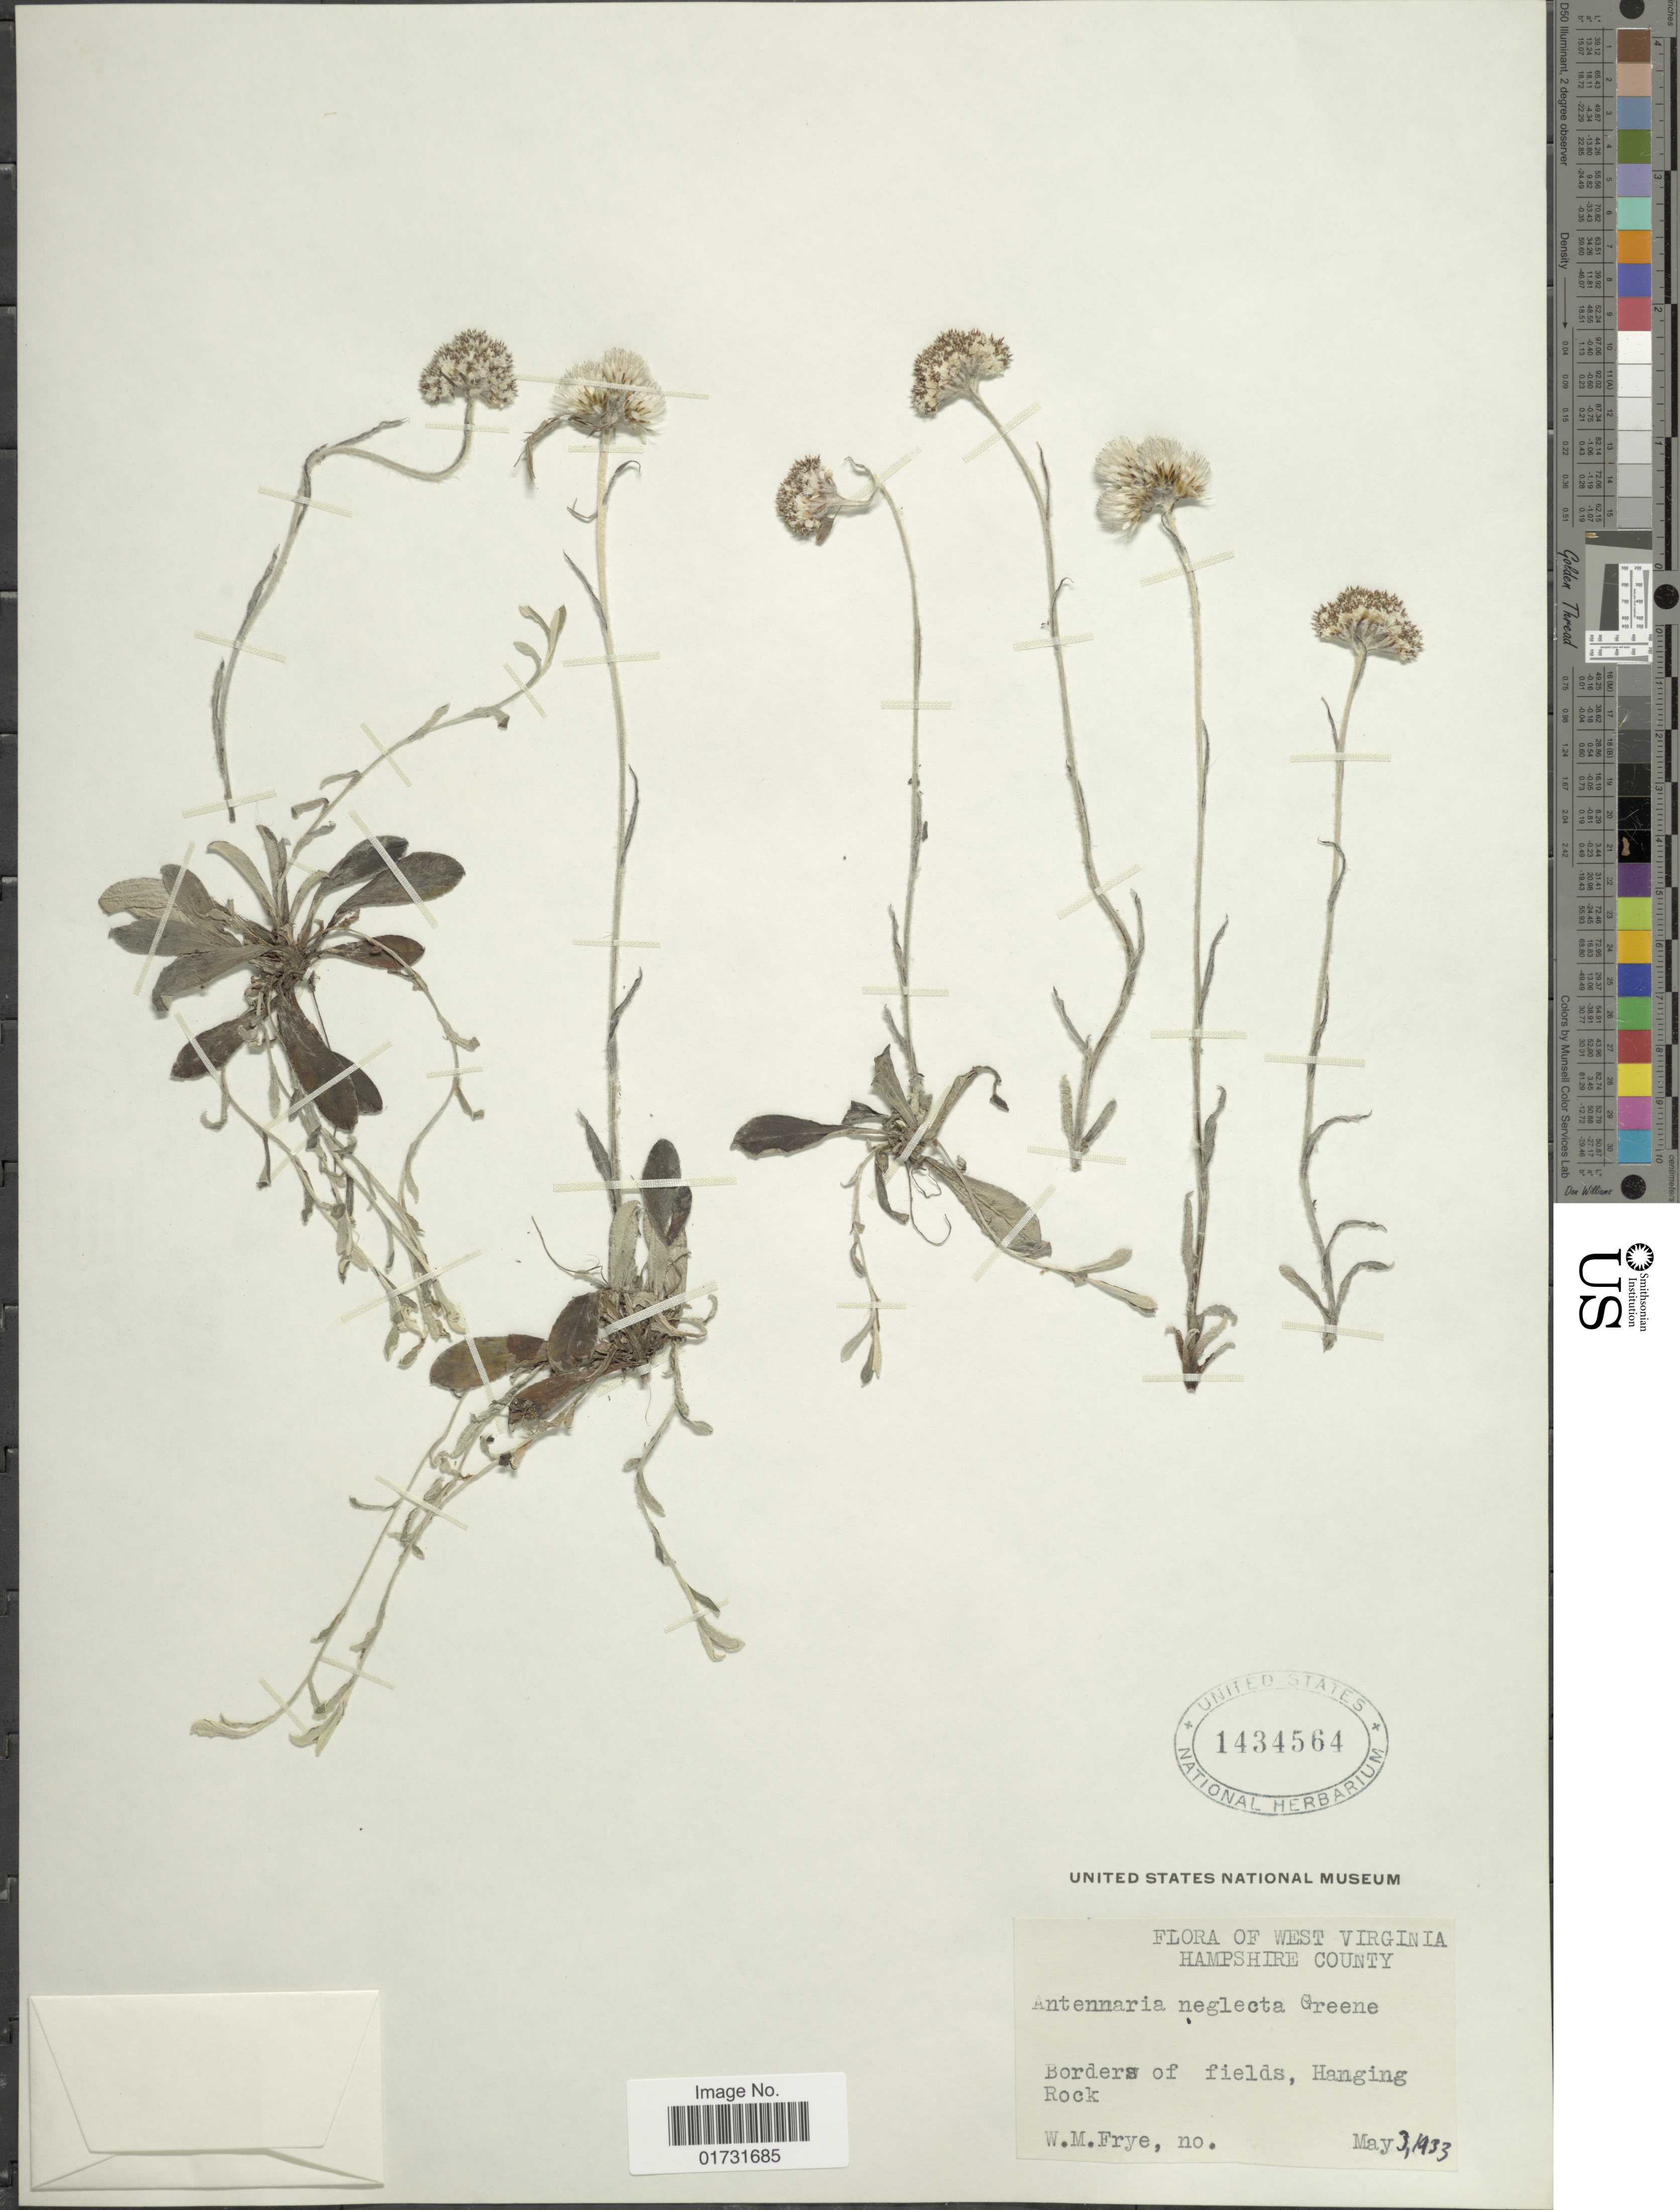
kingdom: Plantae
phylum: Tracheophyta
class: Magnoliopsida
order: Asterales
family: Asteraceae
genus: Antennaria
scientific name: Antennaria neglecta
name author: Greene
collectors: W. Frye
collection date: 1933-05-03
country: United States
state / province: West Virginia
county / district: Hampshire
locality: Hampshire County. Hanging Rock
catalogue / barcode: US 1434564